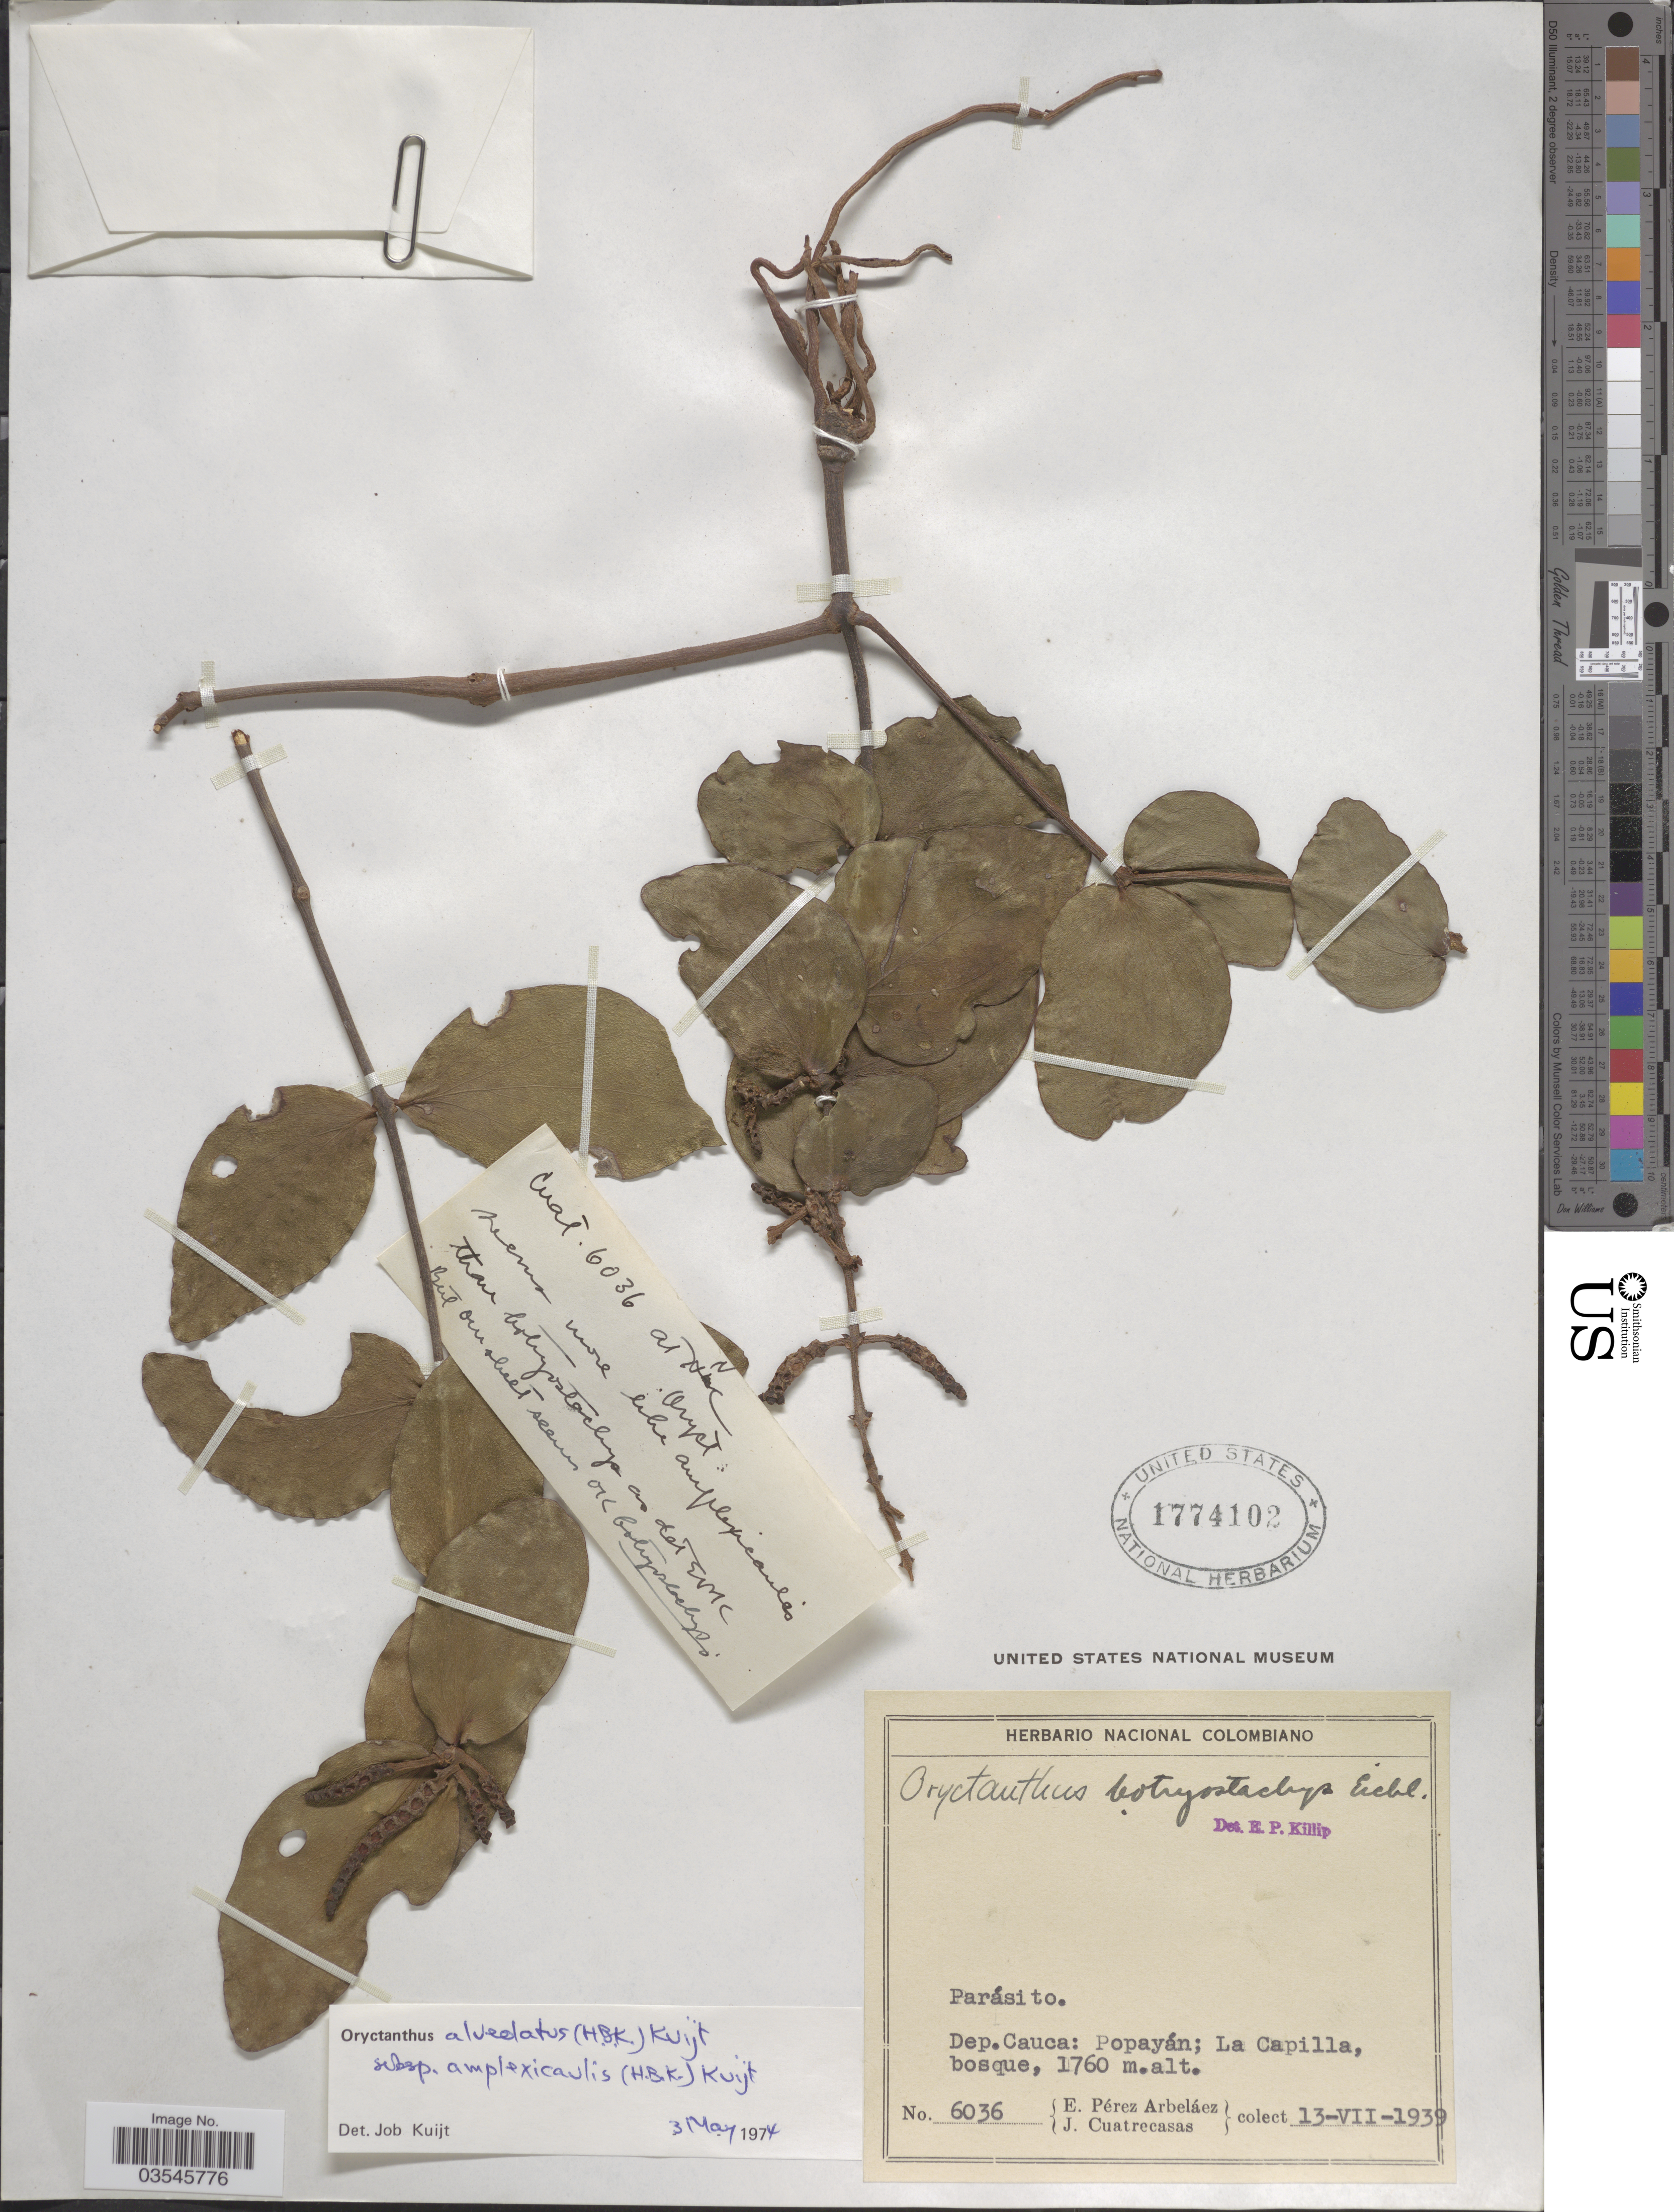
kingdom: Plantae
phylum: Tracheophyta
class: Magnoliopsida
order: Santalales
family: Loranthaceae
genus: Oryctanthus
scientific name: Oryctanthus alveolatus subsp. amplexicaulis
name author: (Kunth) Kuijt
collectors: E. Pérez Arbeláez & J. Cuatrecasas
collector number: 6036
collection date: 1939-07-13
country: Colombia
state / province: Cauca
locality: Dep. Cauca: Popayán; La Capilla, bosque.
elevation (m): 1760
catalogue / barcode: US 1774102